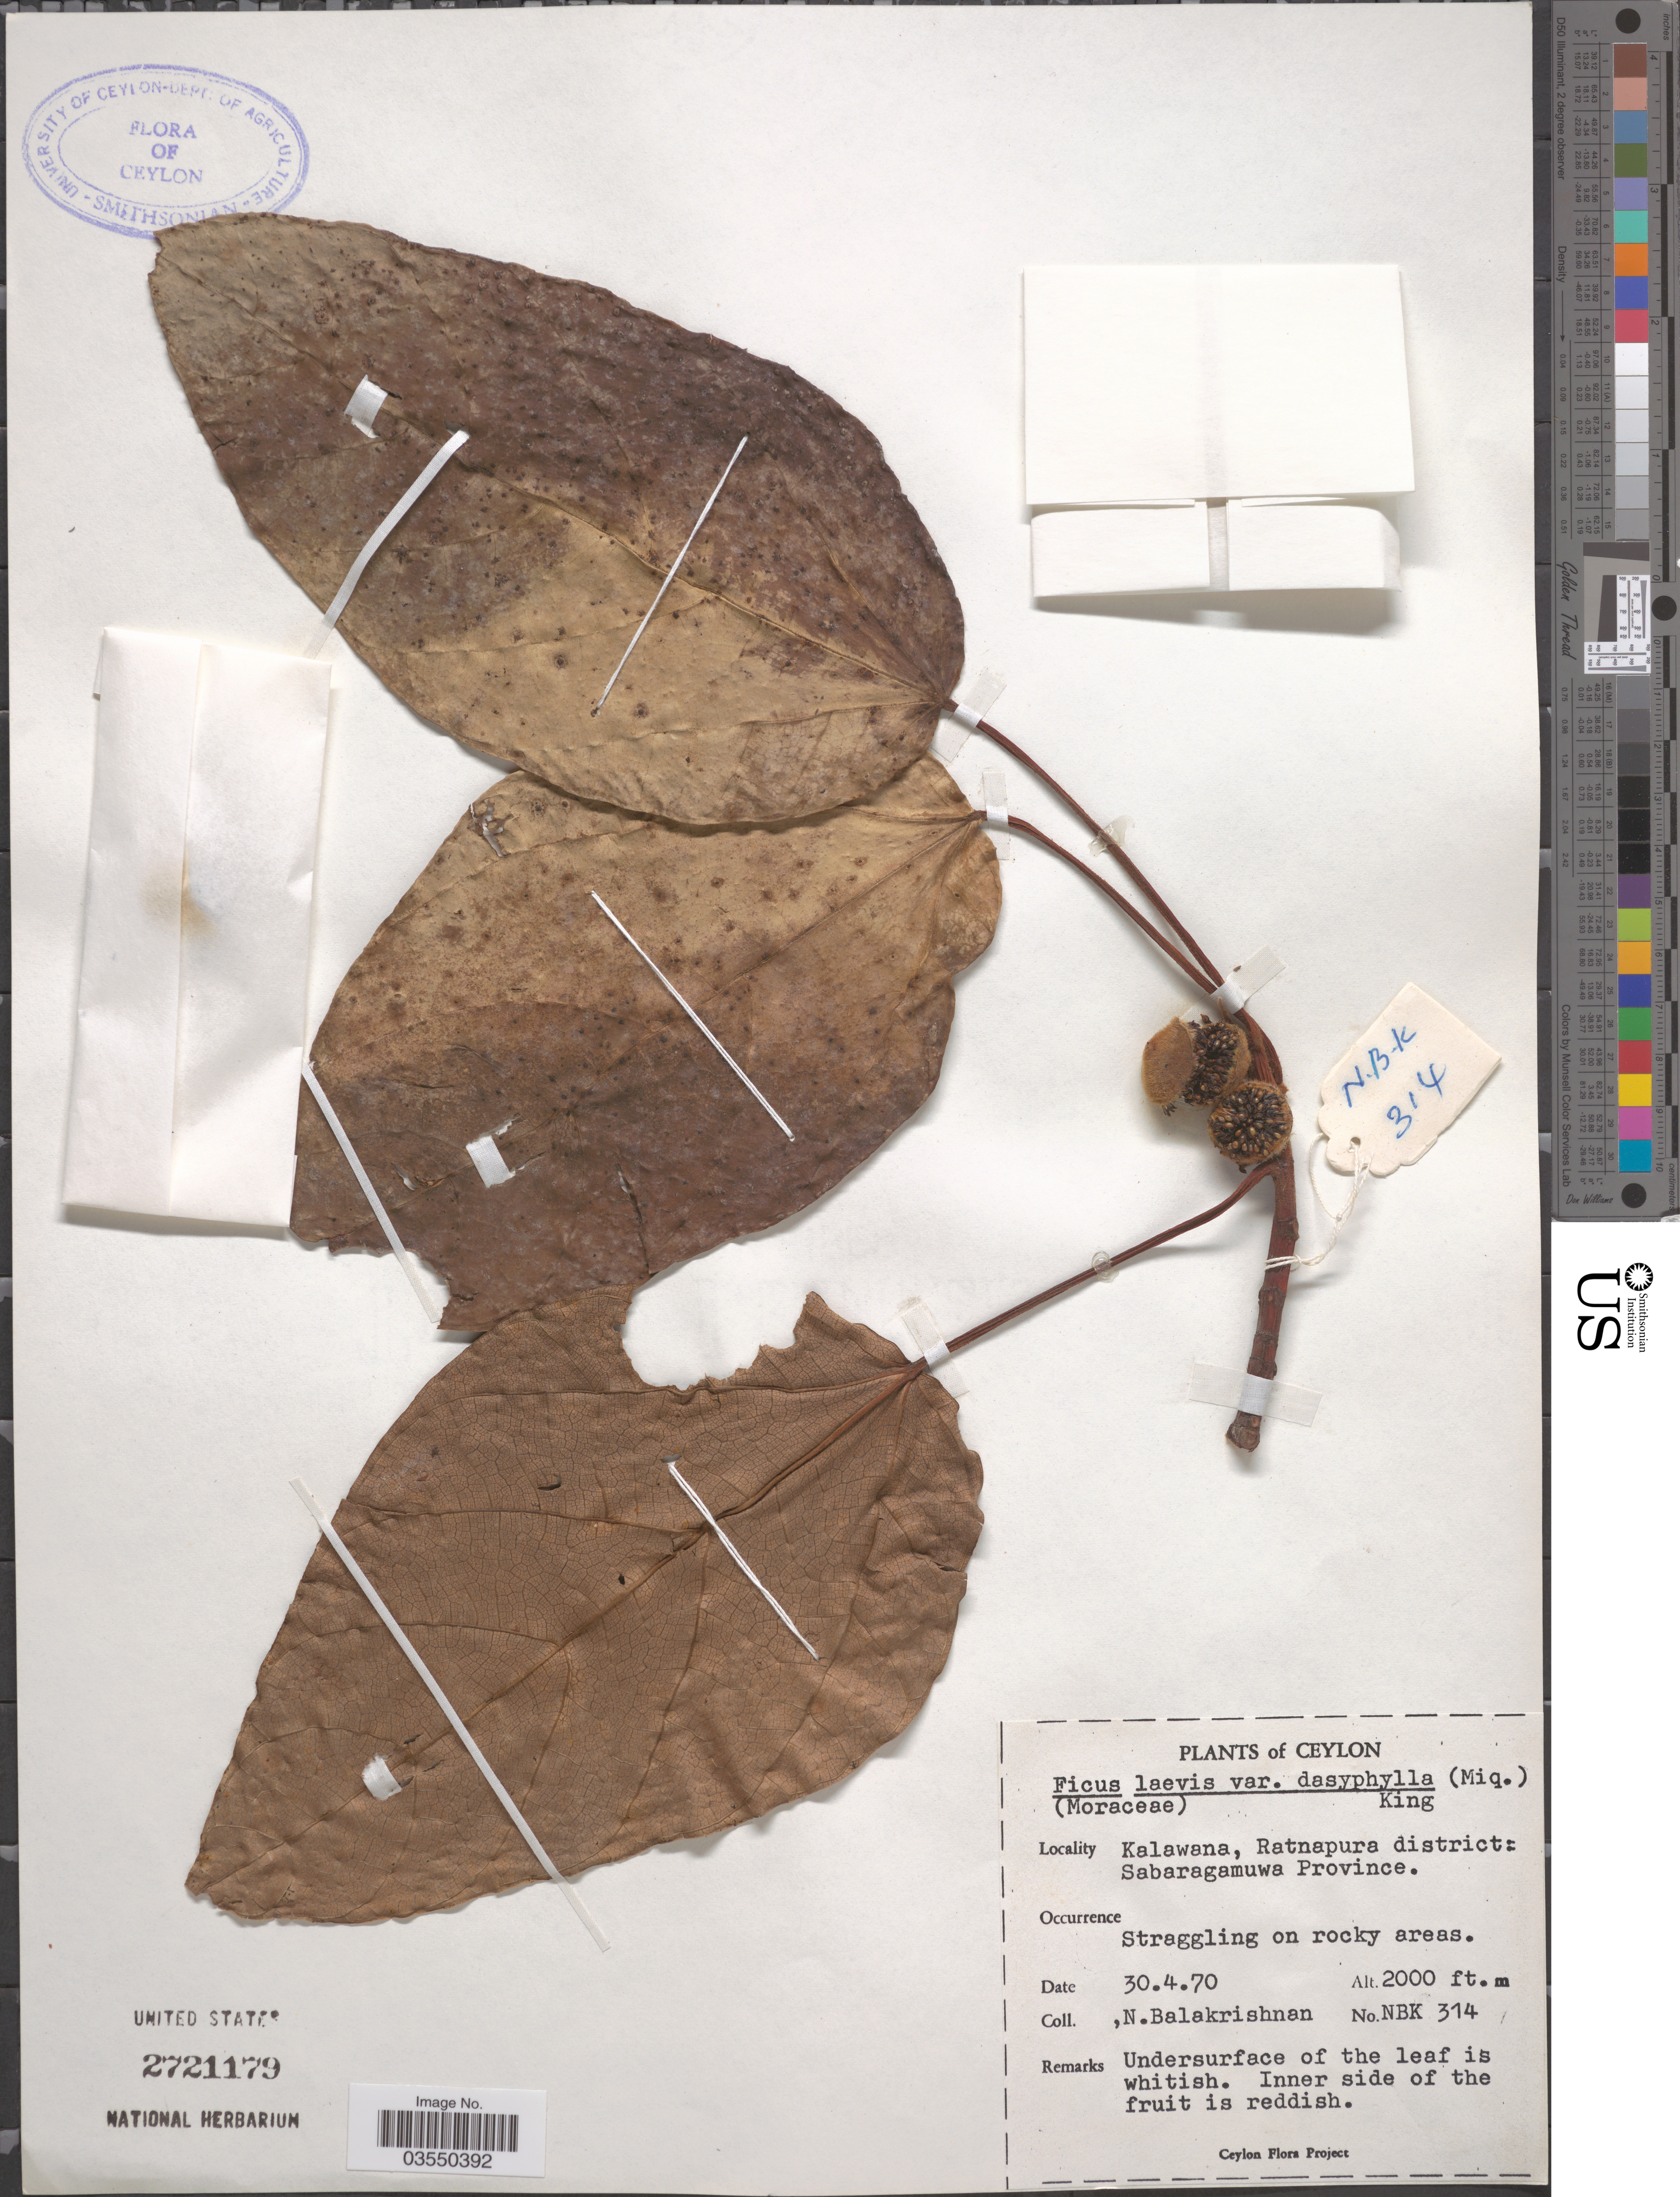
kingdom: Plantae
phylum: Tracheophyta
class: Magnoliopsida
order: Rosales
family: Moraceae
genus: Ficus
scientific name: Ficus laevis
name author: Blume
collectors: N. Balakrishnan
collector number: NBK 314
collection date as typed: Transcribed d/m/y: 30/4/70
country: Sri Lanka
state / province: Sabaragamuwa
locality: Ceylon. Kalawana, Ratnapura district.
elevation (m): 610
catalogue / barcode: US 2721179